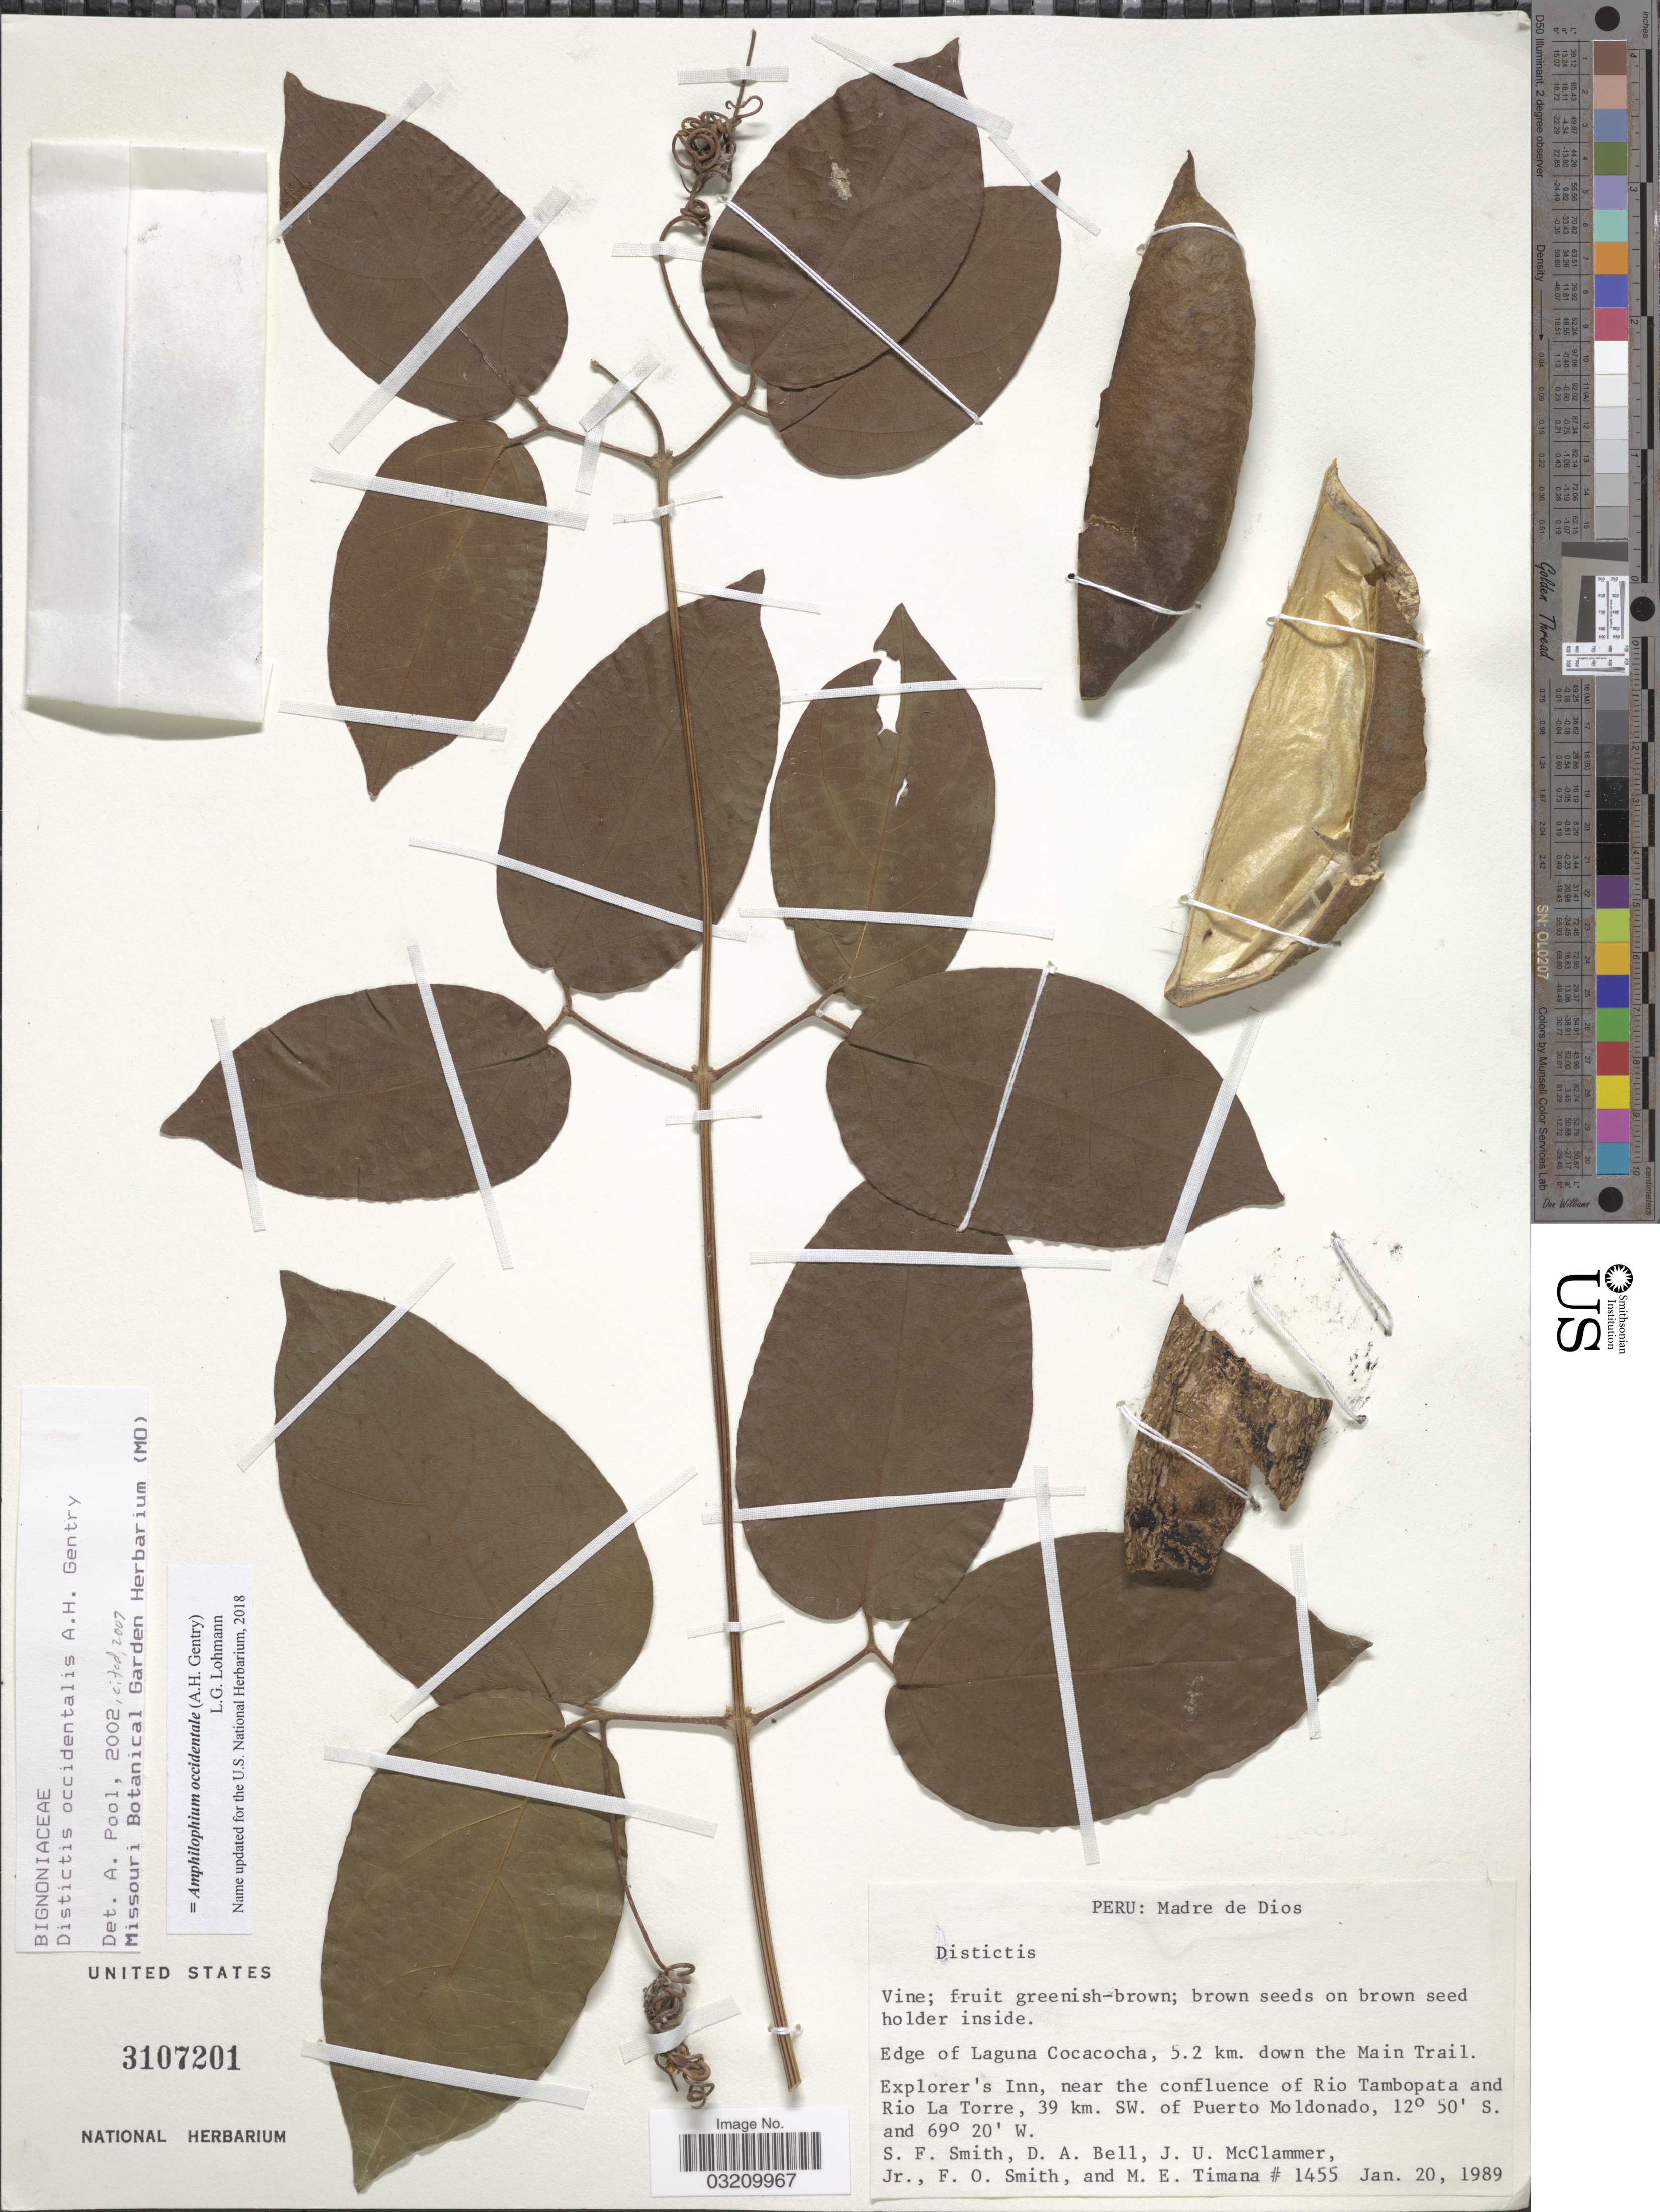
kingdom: Plantae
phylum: Tracheophyta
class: Magnoliopsida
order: Lamiales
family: Bignoniaceae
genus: Amphilophium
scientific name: Amphilophium occidentale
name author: (A.H. Gentry) L.G. Lohmann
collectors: S.F. Smith, D. A. Bell, J. McClammer Jr. & F. Smith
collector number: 1455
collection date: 1989-01-20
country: Peru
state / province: Madre de Dios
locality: Explorer's Inn, near the confluence of Rio Tambopata and Rio La Torre, 39 km. SW. of Puerto Moldonado.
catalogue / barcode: US 3107201